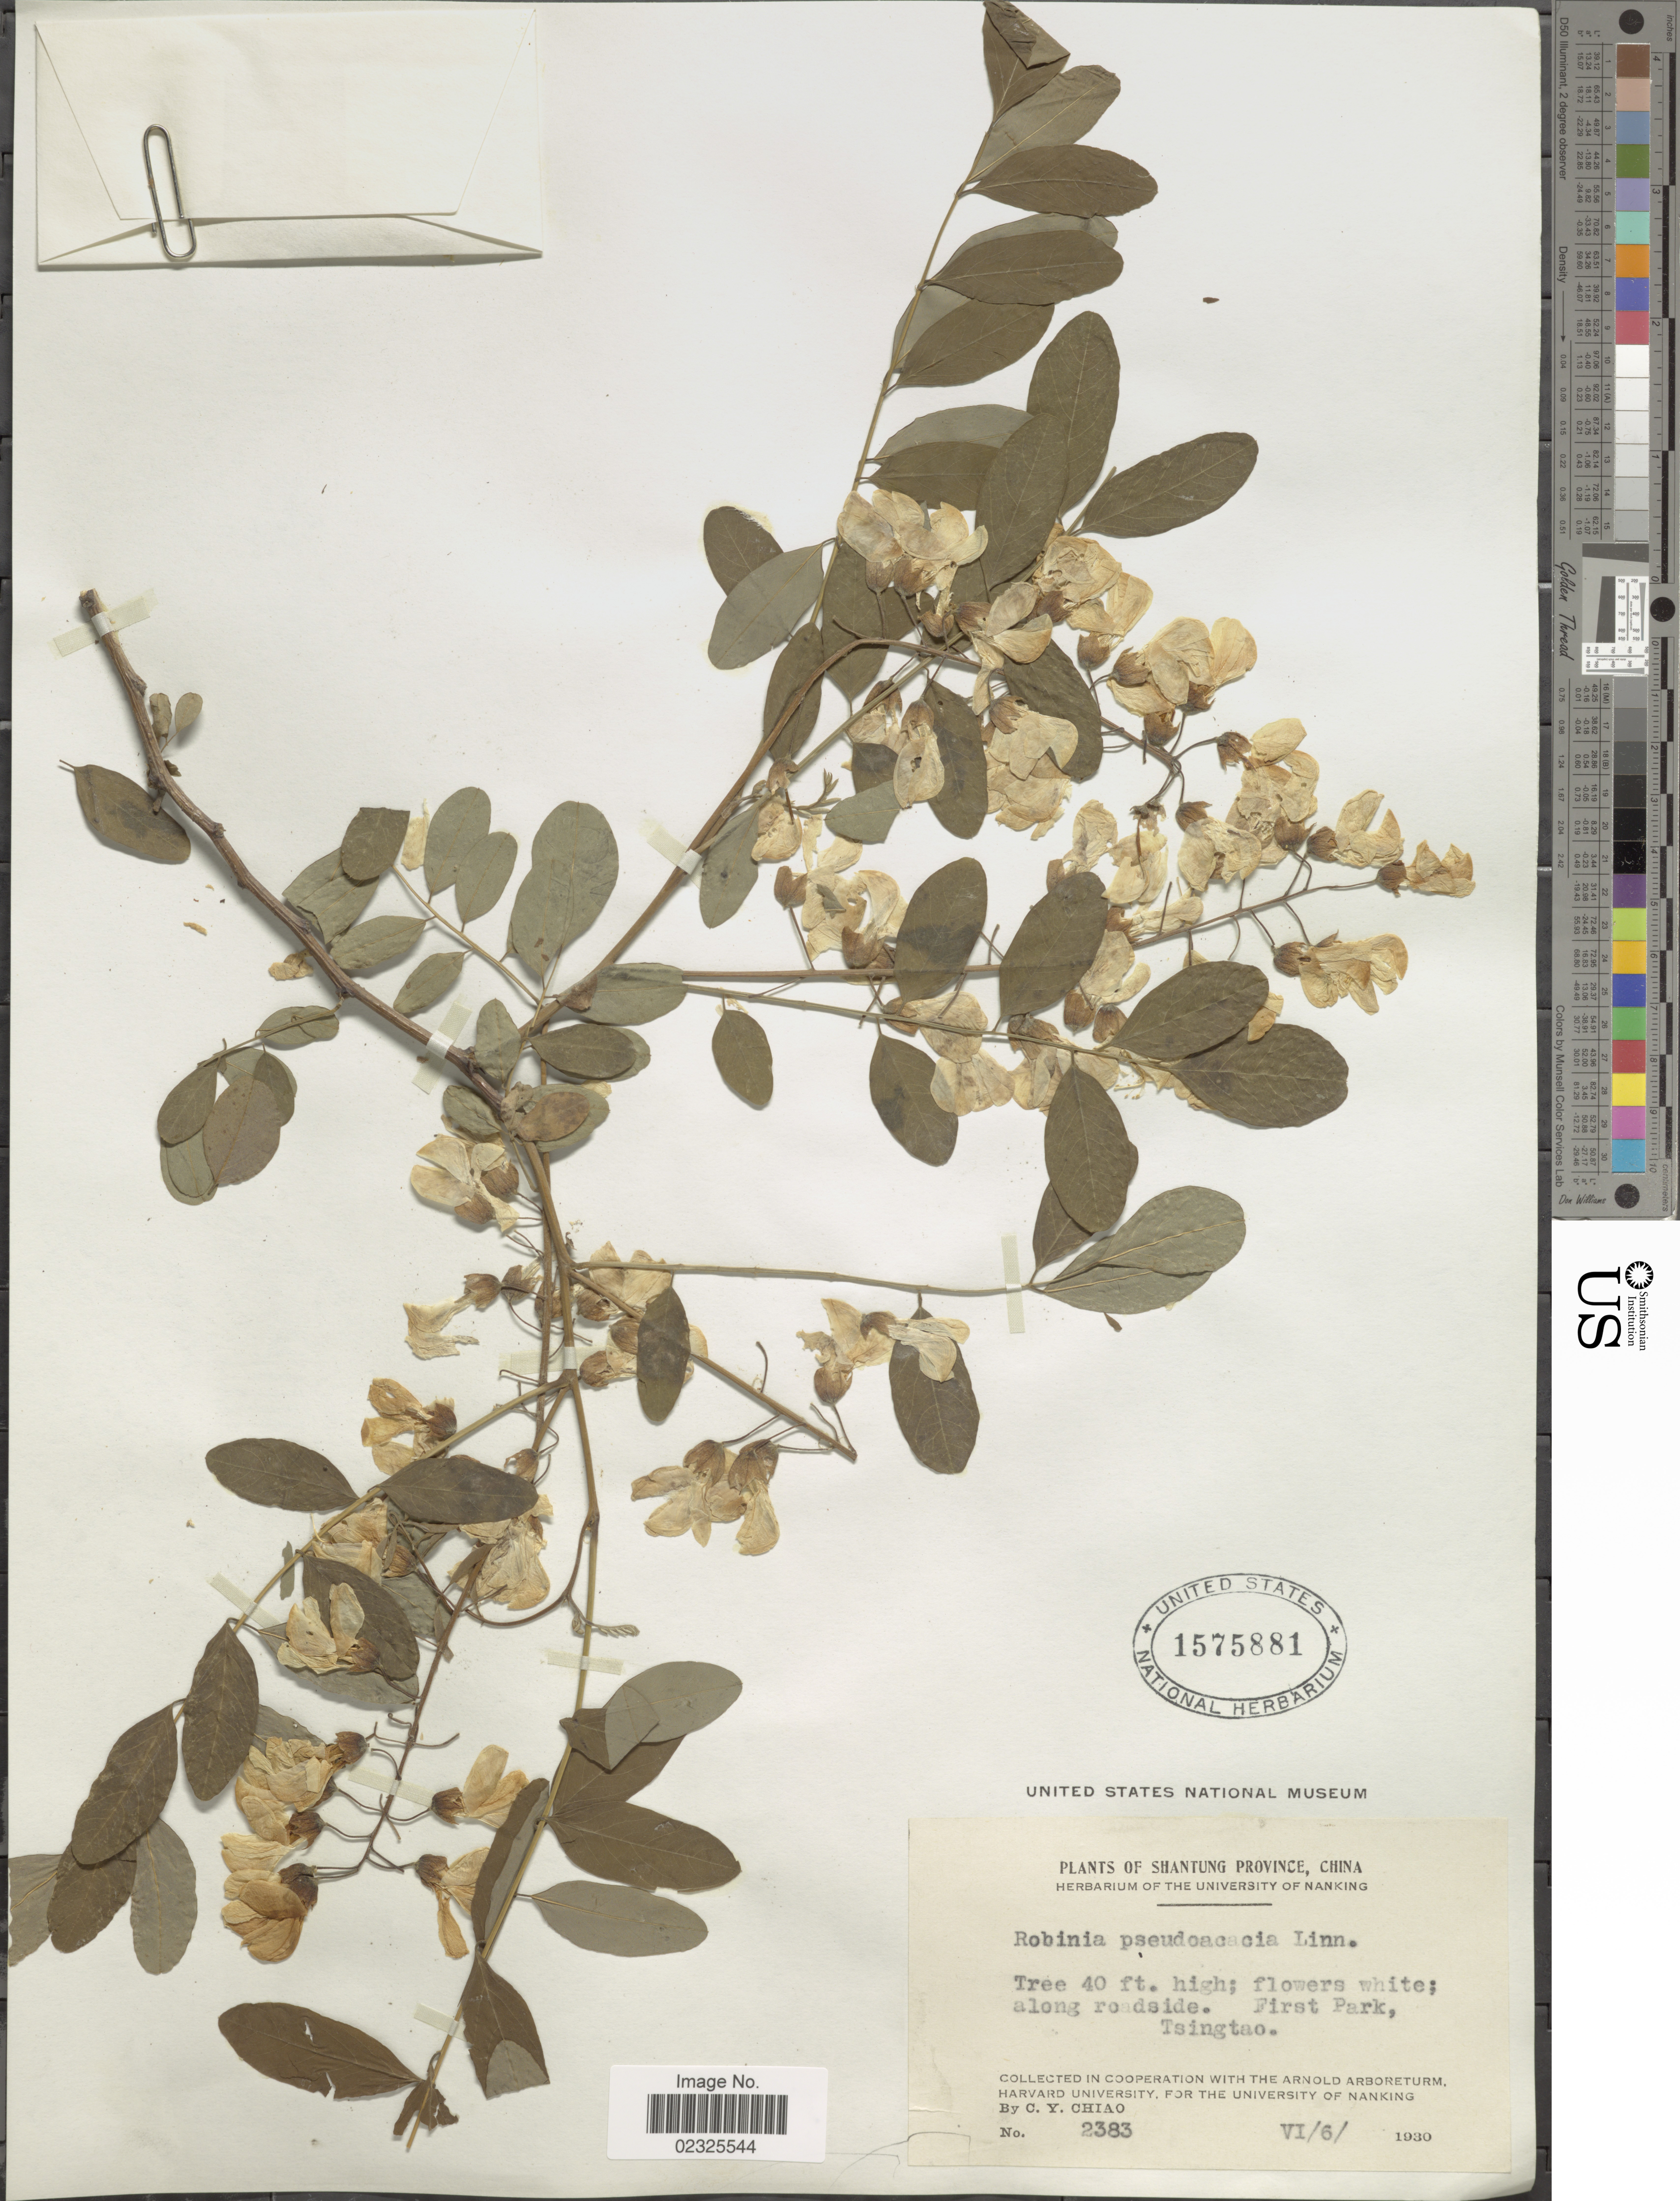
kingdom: Plantae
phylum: Tracheophyta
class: Magnoliopsida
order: Fabales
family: Fabaceae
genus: Robinia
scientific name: Robinia pseudoacacia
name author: L.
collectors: C. Y. Chiao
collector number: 2383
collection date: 1930-06-06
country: China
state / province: Shandong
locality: Shantung Province, along roadside, First Park, Tsingtao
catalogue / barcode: US 1575881